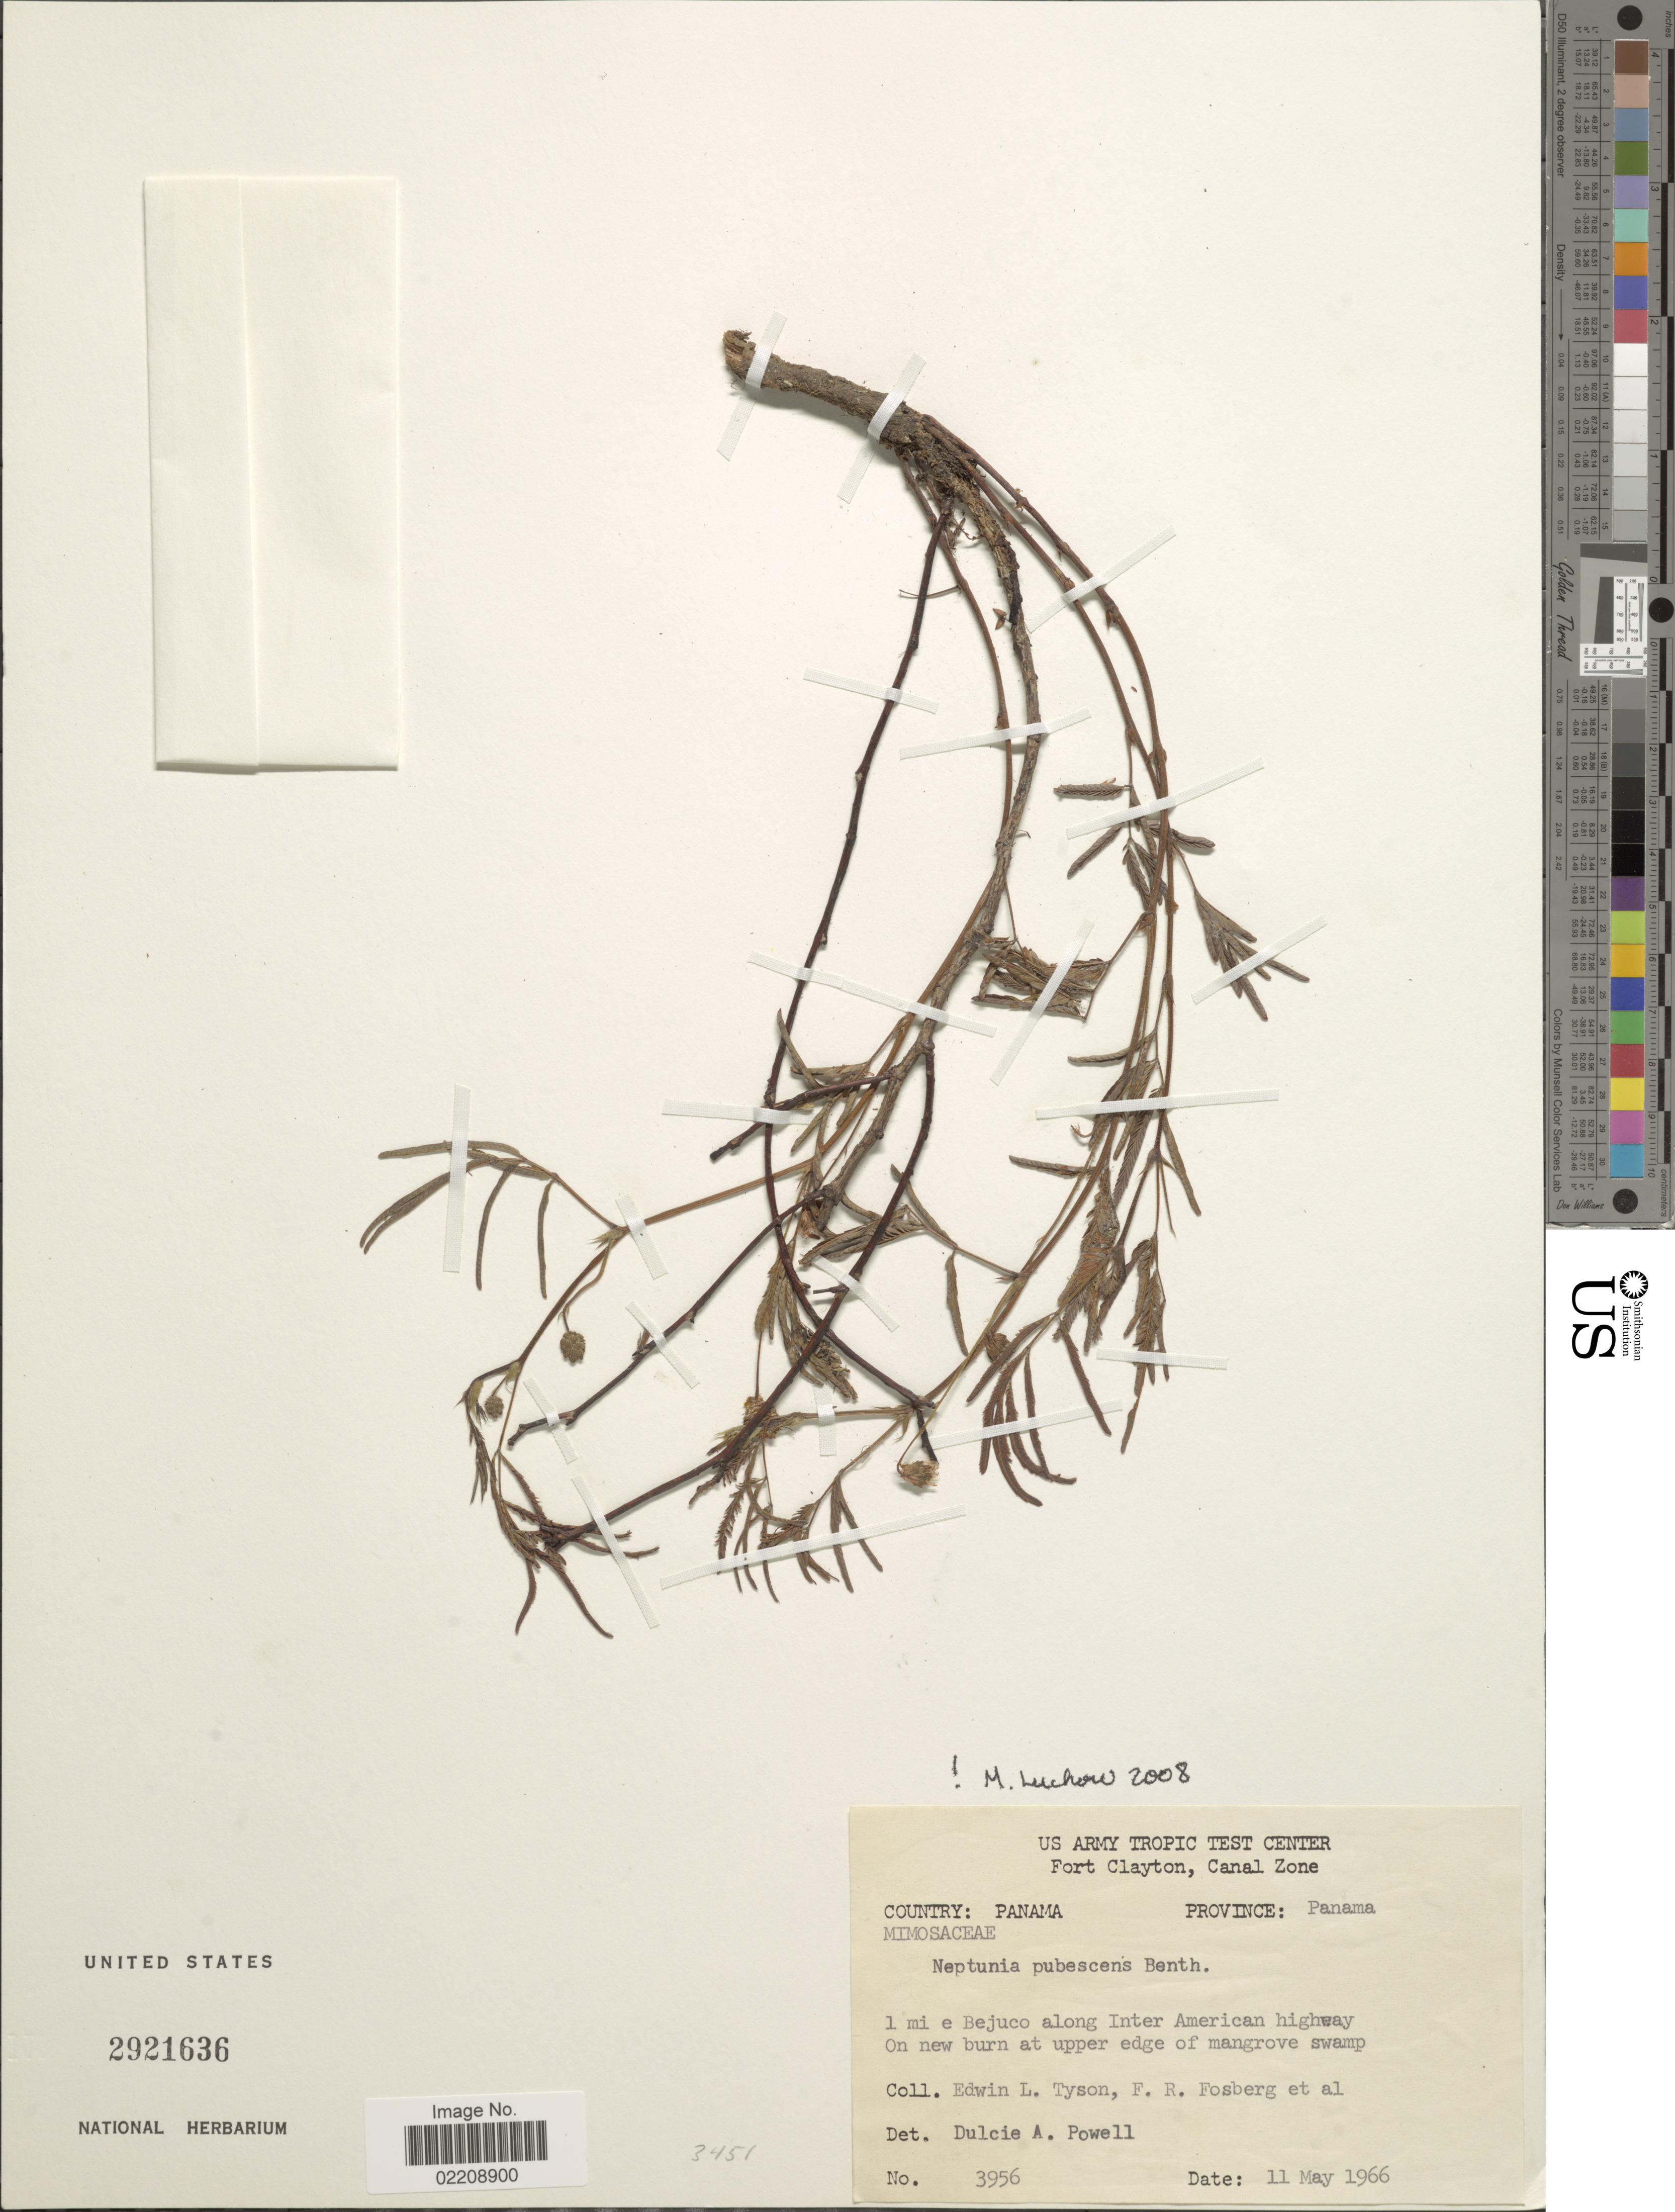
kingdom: Plantae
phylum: Tracheophyta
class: Magnoliopsida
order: Fabales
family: Fabaceae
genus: Neptunia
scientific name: Neptunia pubescens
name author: Benth.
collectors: E. L. Tyson, F. R. Fosberg & et al.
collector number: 3956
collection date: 1966-05-11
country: Panama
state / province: Colón / Panamá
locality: Fort Clayton, Canal Zone, Country Panama, Province Panama, 1 mi e Bejuco along Inter American Highway. On new burn at upper edge of mangrove swamp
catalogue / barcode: US 2921636